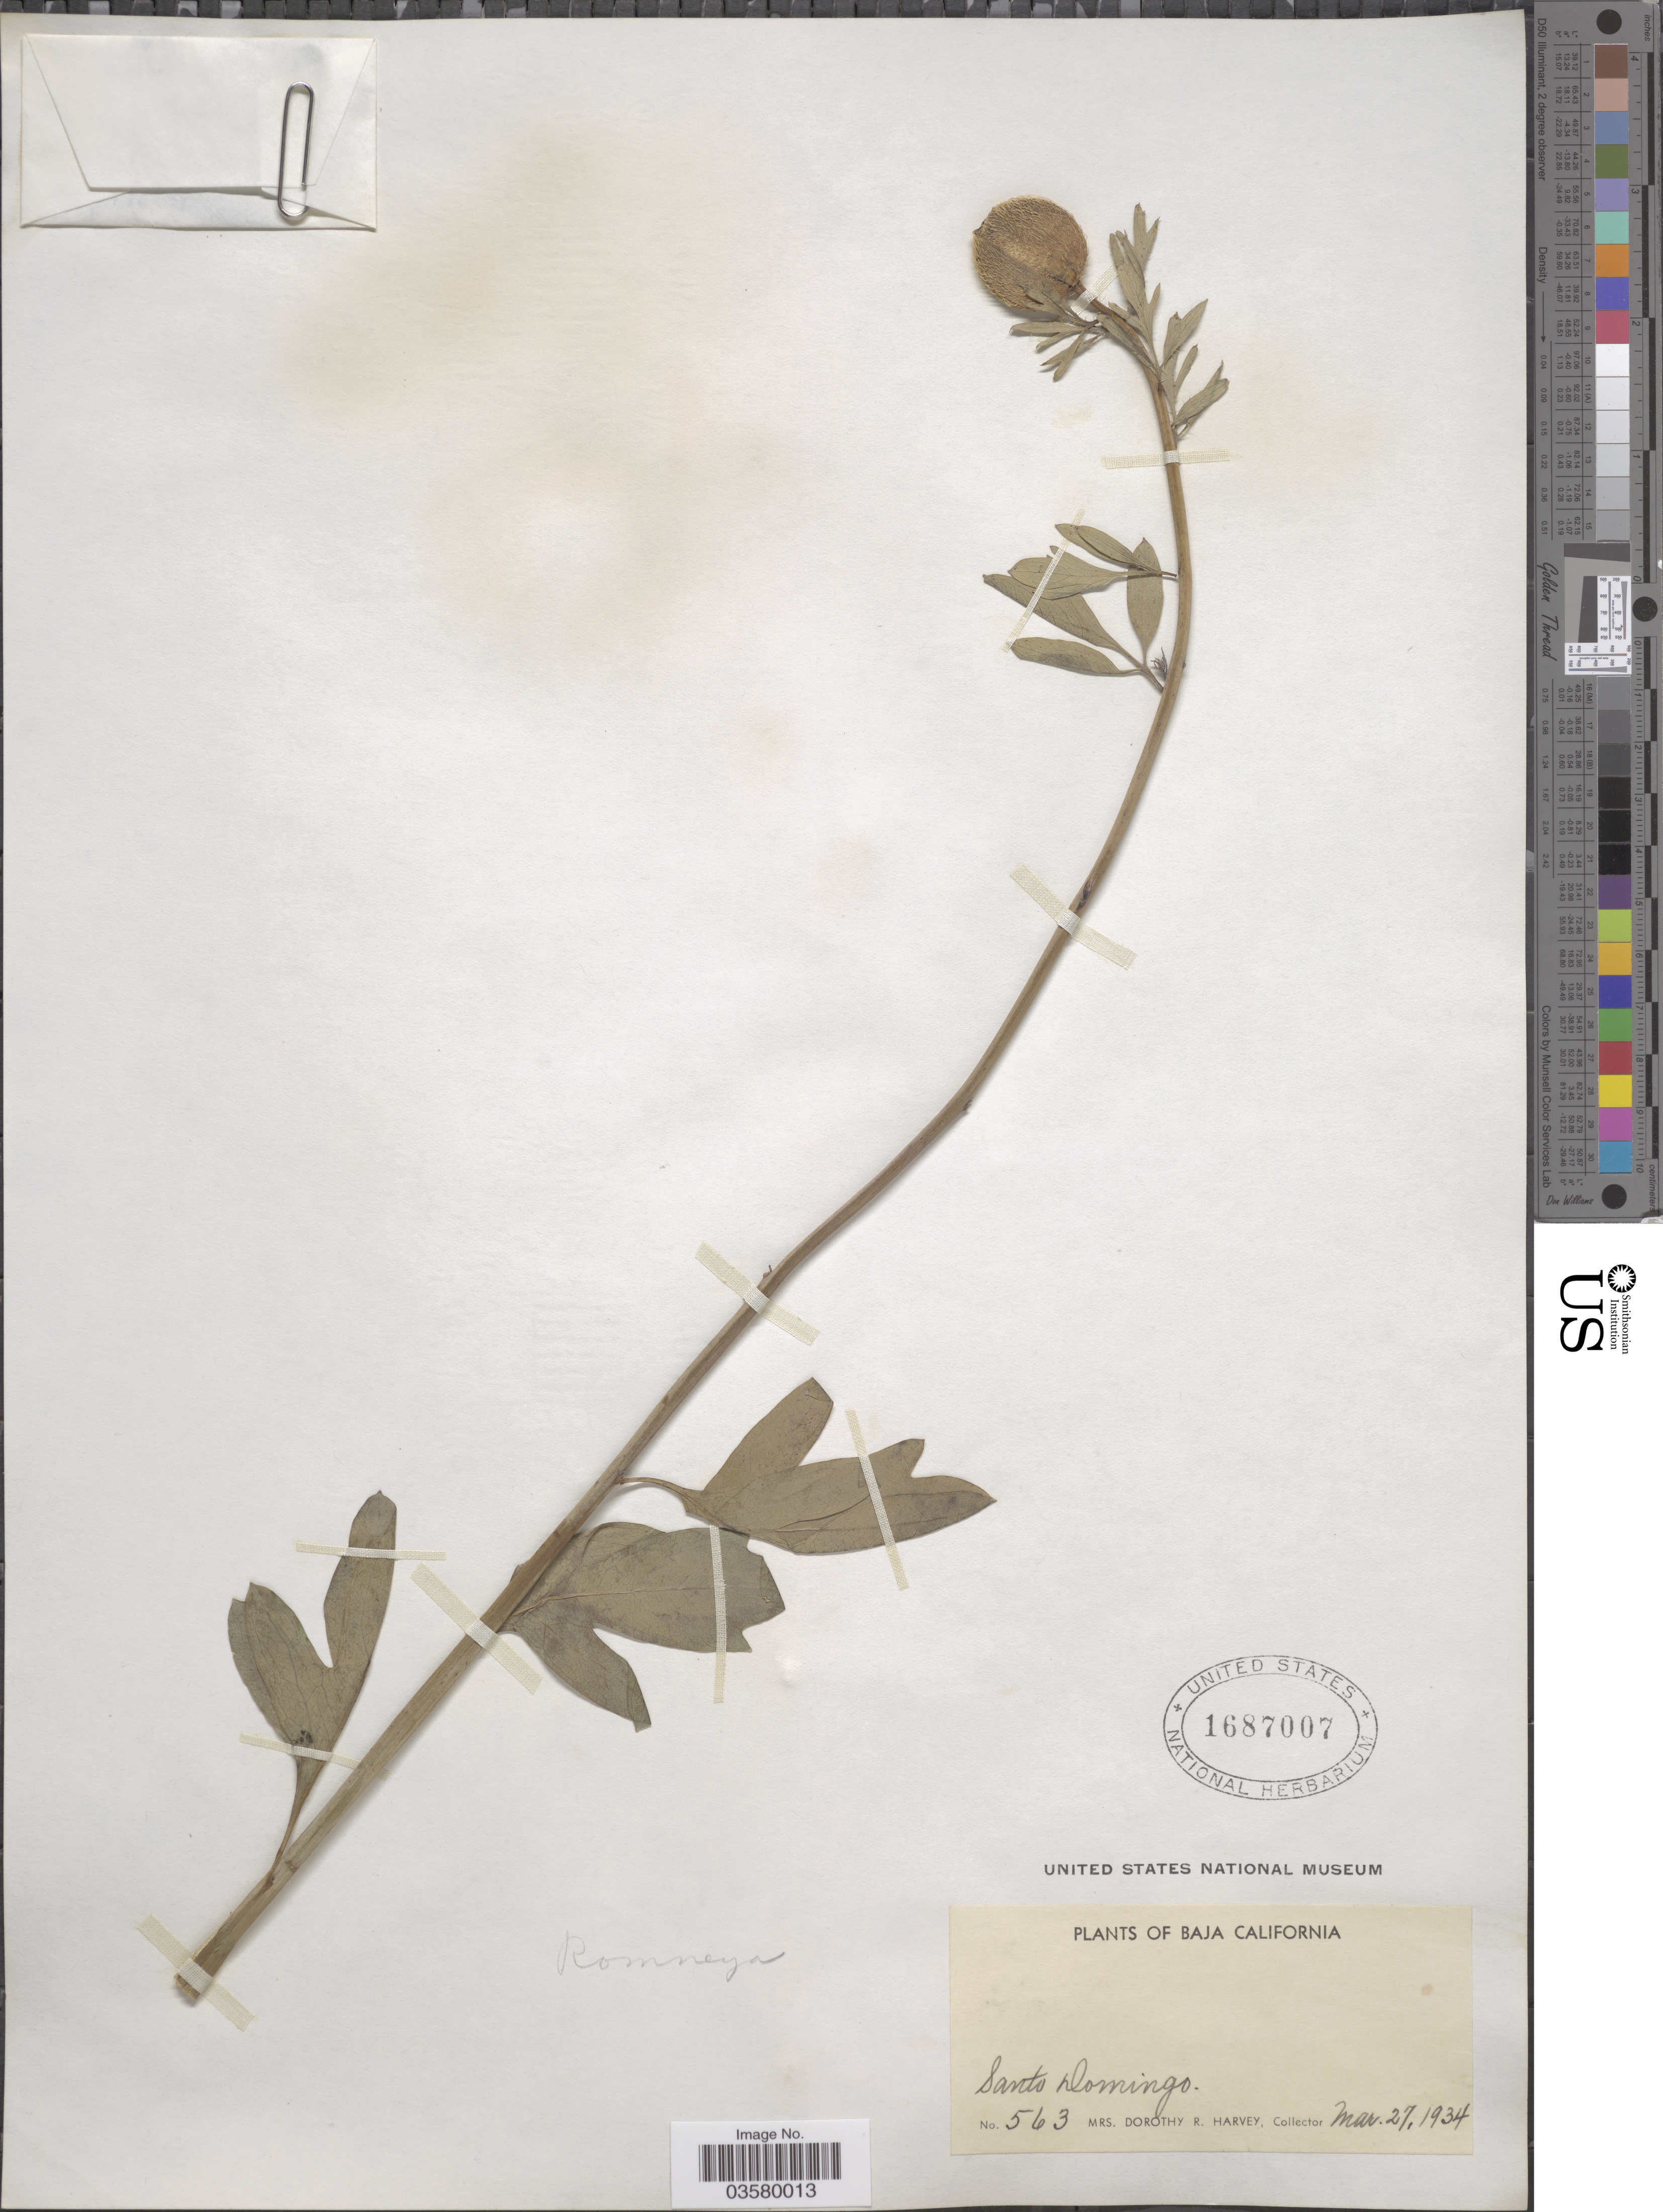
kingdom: Plantae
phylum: Tracheophyta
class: Magnoliopsida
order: Ranunculales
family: Papaveraceae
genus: Romneya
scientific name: Romneya sp.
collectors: Harvey, Mrs. D. R.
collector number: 563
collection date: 1934-03-27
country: Mexico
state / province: Baja California Sur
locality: Santo Domingo.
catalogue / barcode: US 1687007